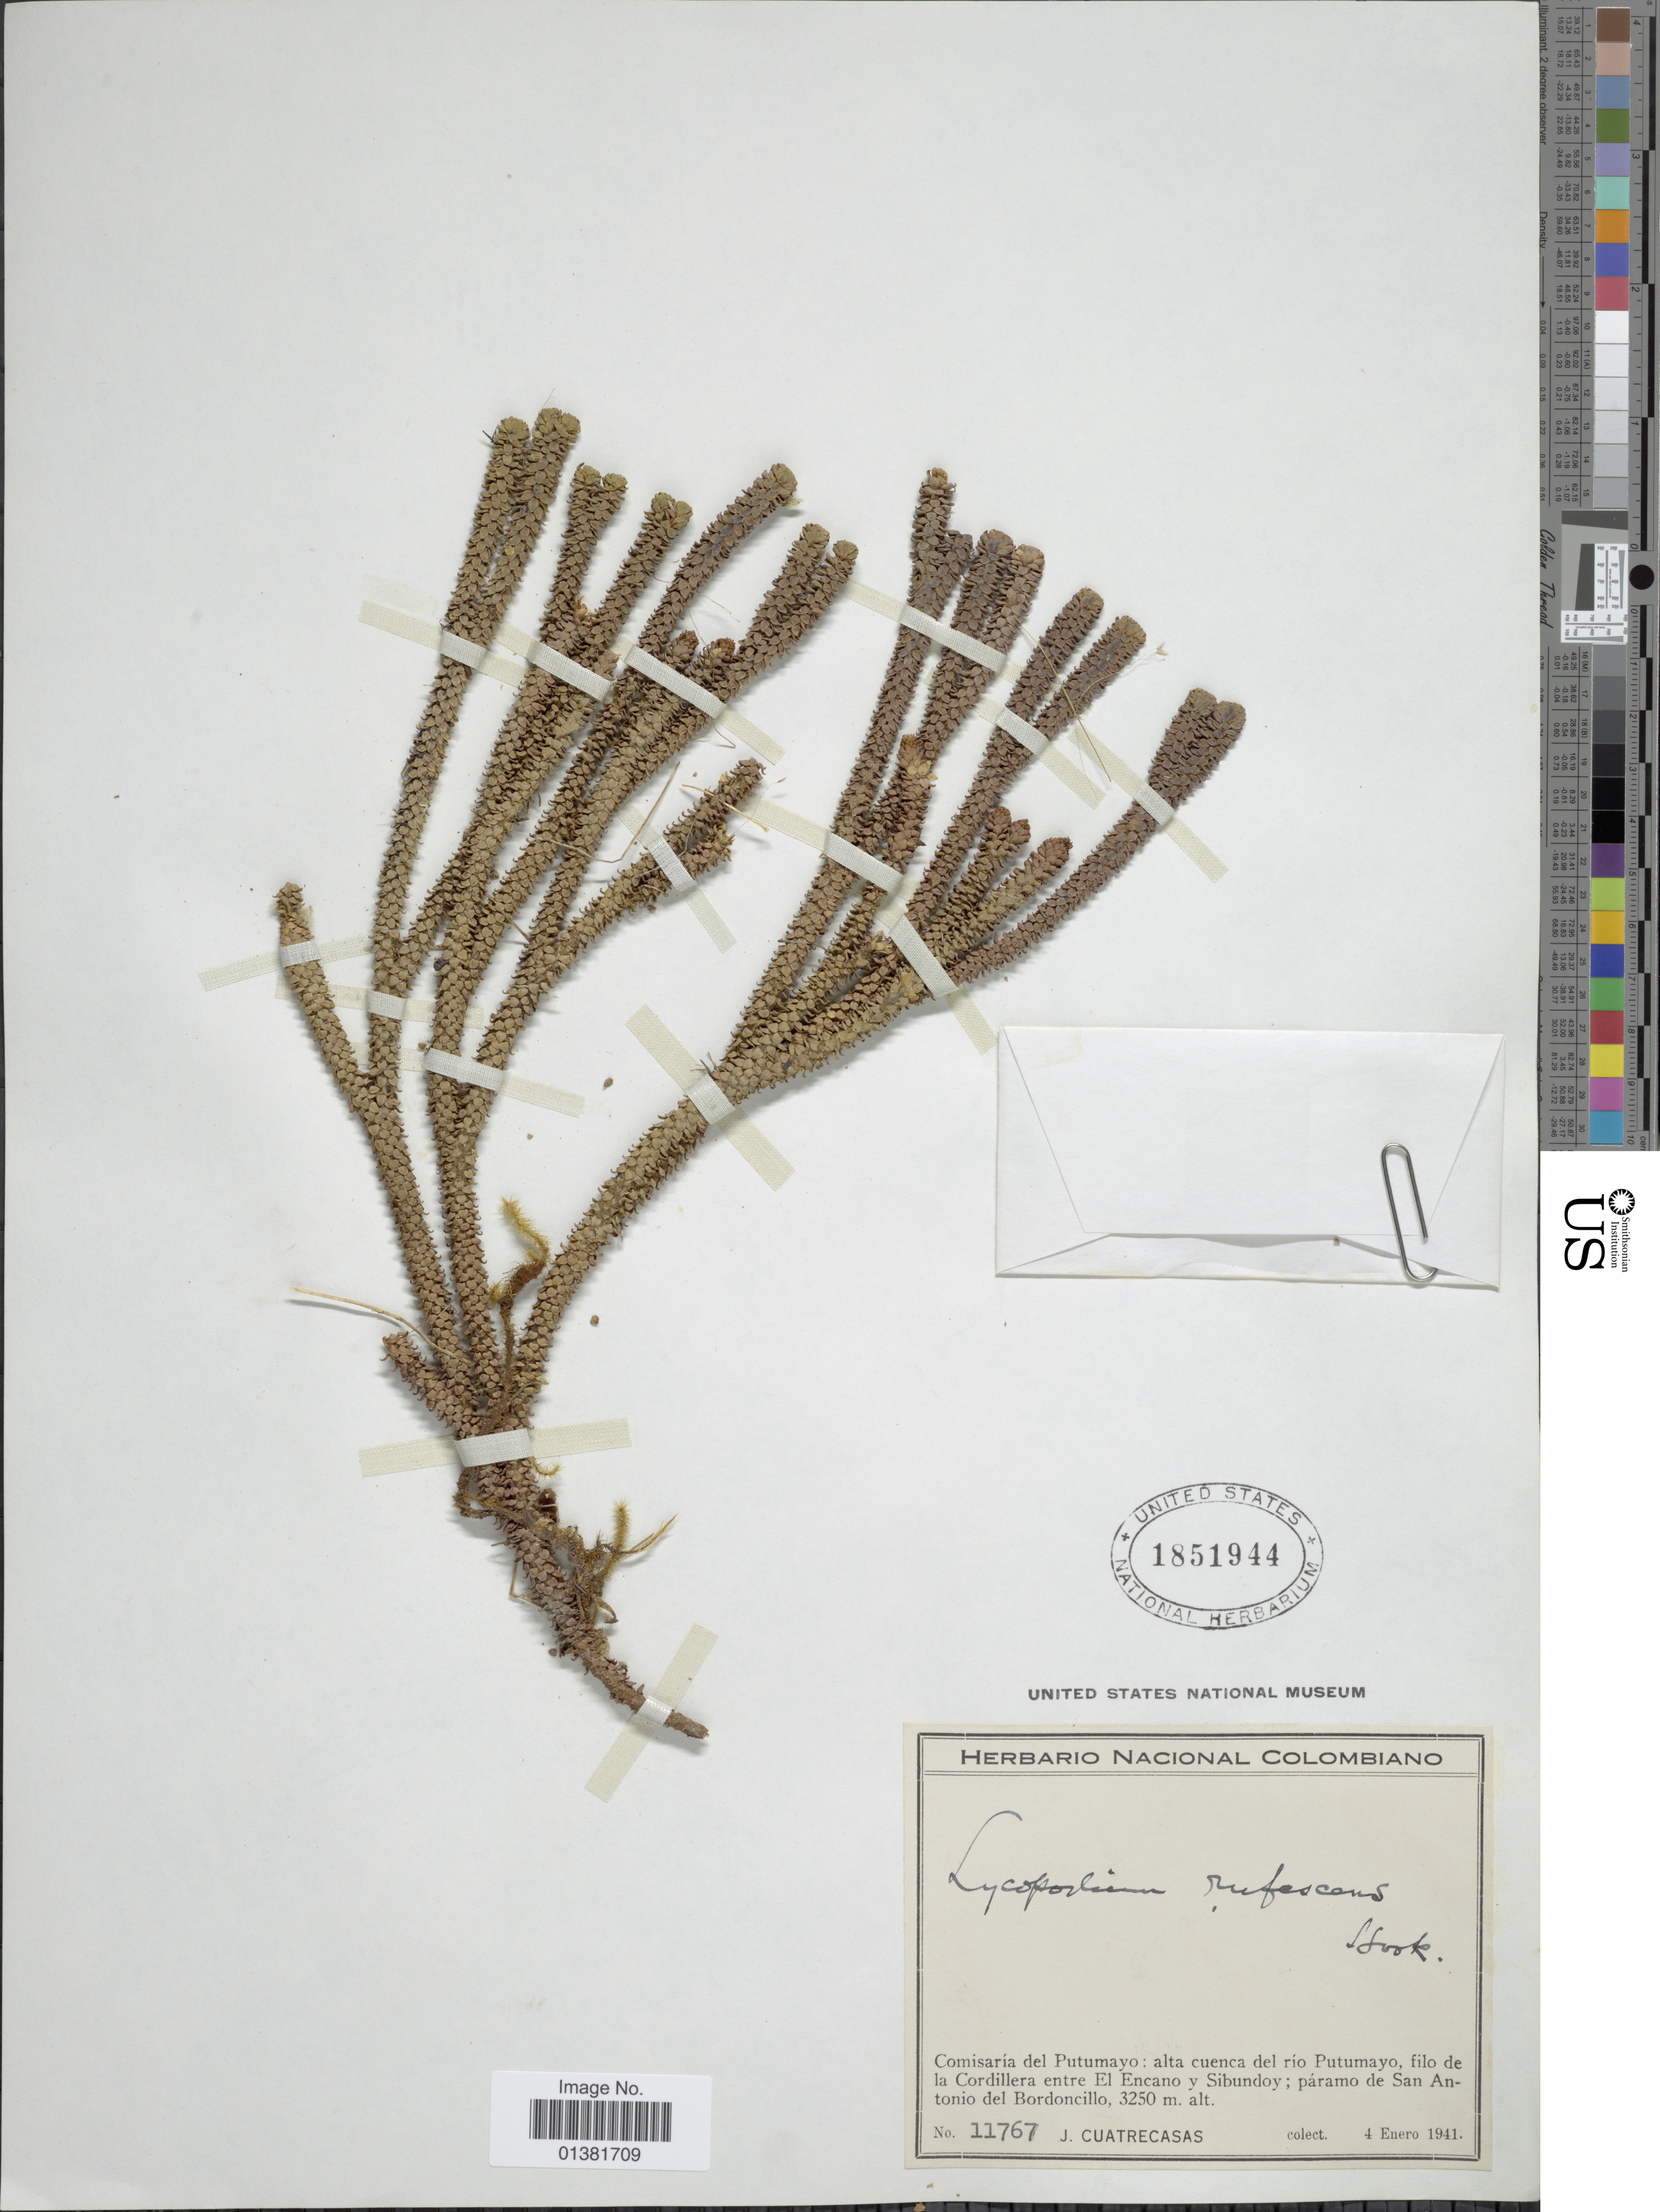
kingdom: Plantae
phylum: Tracheophyta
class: Lycopodiopsida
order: Lycopodiales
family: Lycopodiaceae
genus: Phlegmariurus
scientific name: Phlegmariurus brevifolius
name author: (Grev. & Hook.) B. Øllg.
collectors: J. Cuatrecasas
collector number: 11767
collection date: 1941-01-04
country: Colombia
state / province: Putumayo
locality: Alta cuenca del río Putumayo, filo de la Cordillera entre El Encano y Sibundoy; páramo de San Antonio del Bordoncillo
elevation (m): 3250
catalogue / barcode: US 1851944